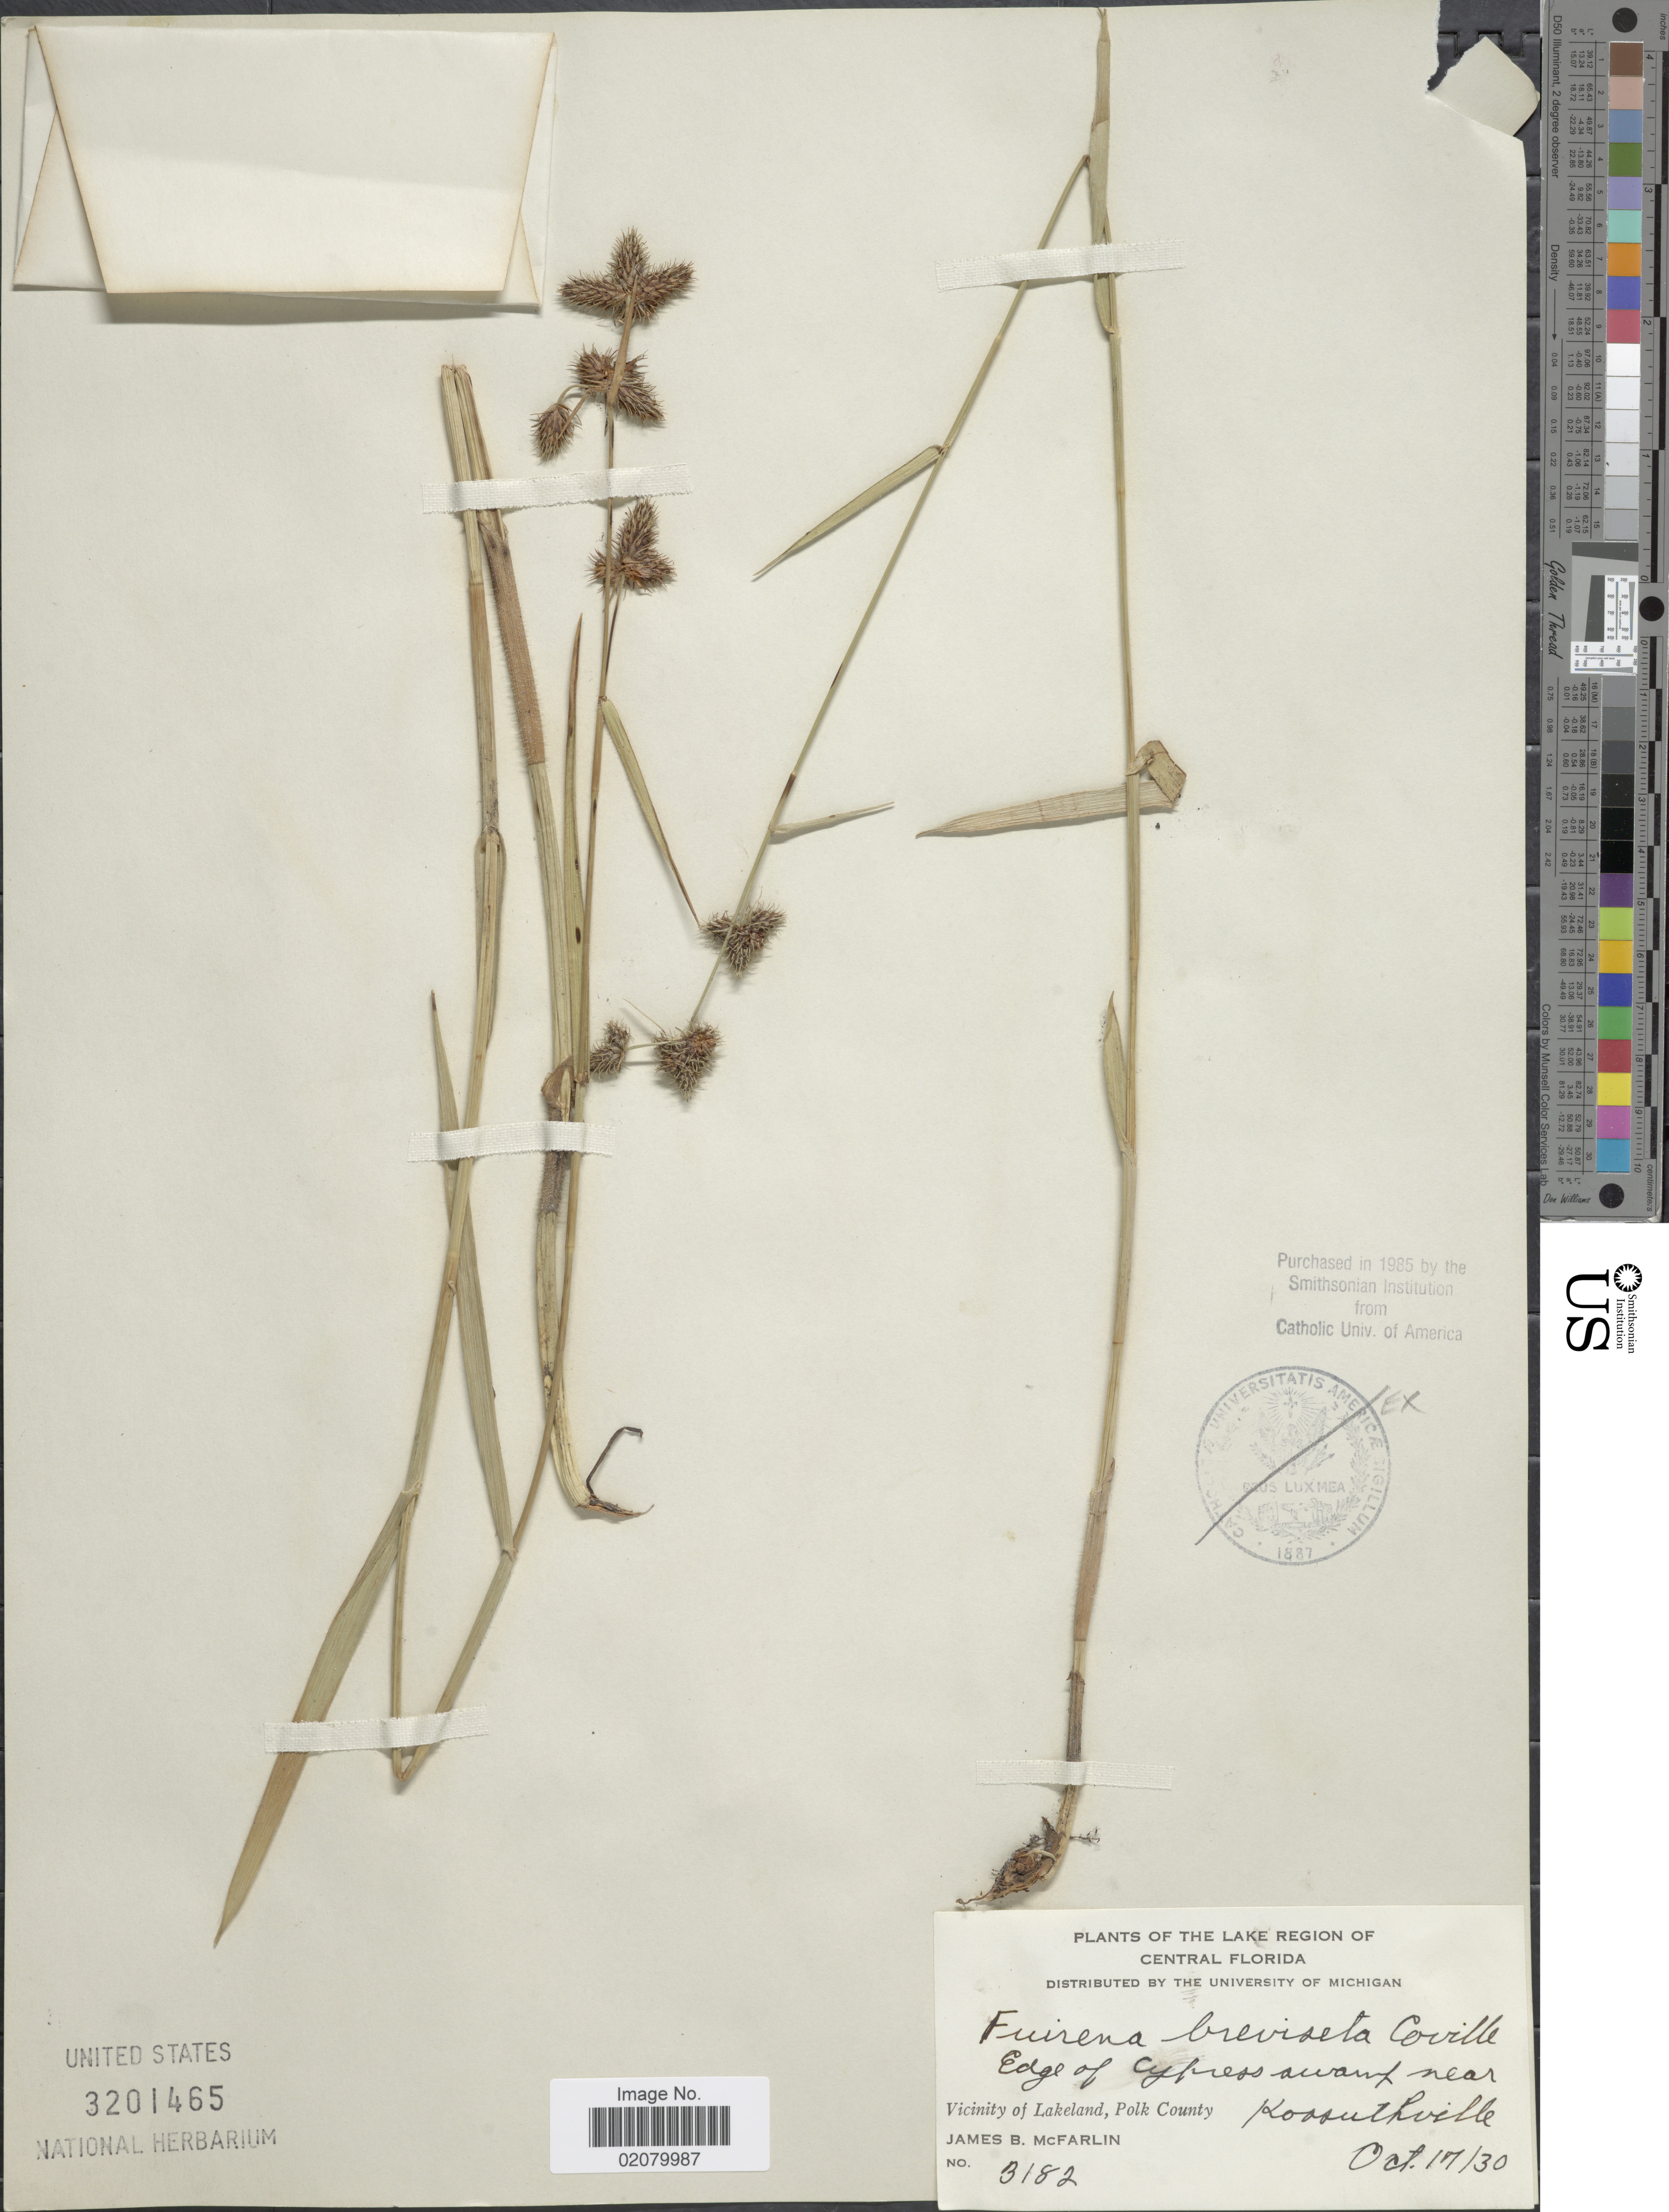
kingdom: Plantae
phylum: Tracheophyta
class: Liliopsida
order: Poales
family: Cyperaceae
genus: Fuirena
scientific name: Fuirena squarrosa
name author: Michx.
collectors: J. McFarlin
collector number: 3182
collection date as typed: Transcribed d/m/y: 17/10/30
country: United States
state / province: Florida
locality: Lake Region of Central Florida, Vicinity of Lakeland, Polk County, Kossuthville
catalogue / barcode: US 3201465